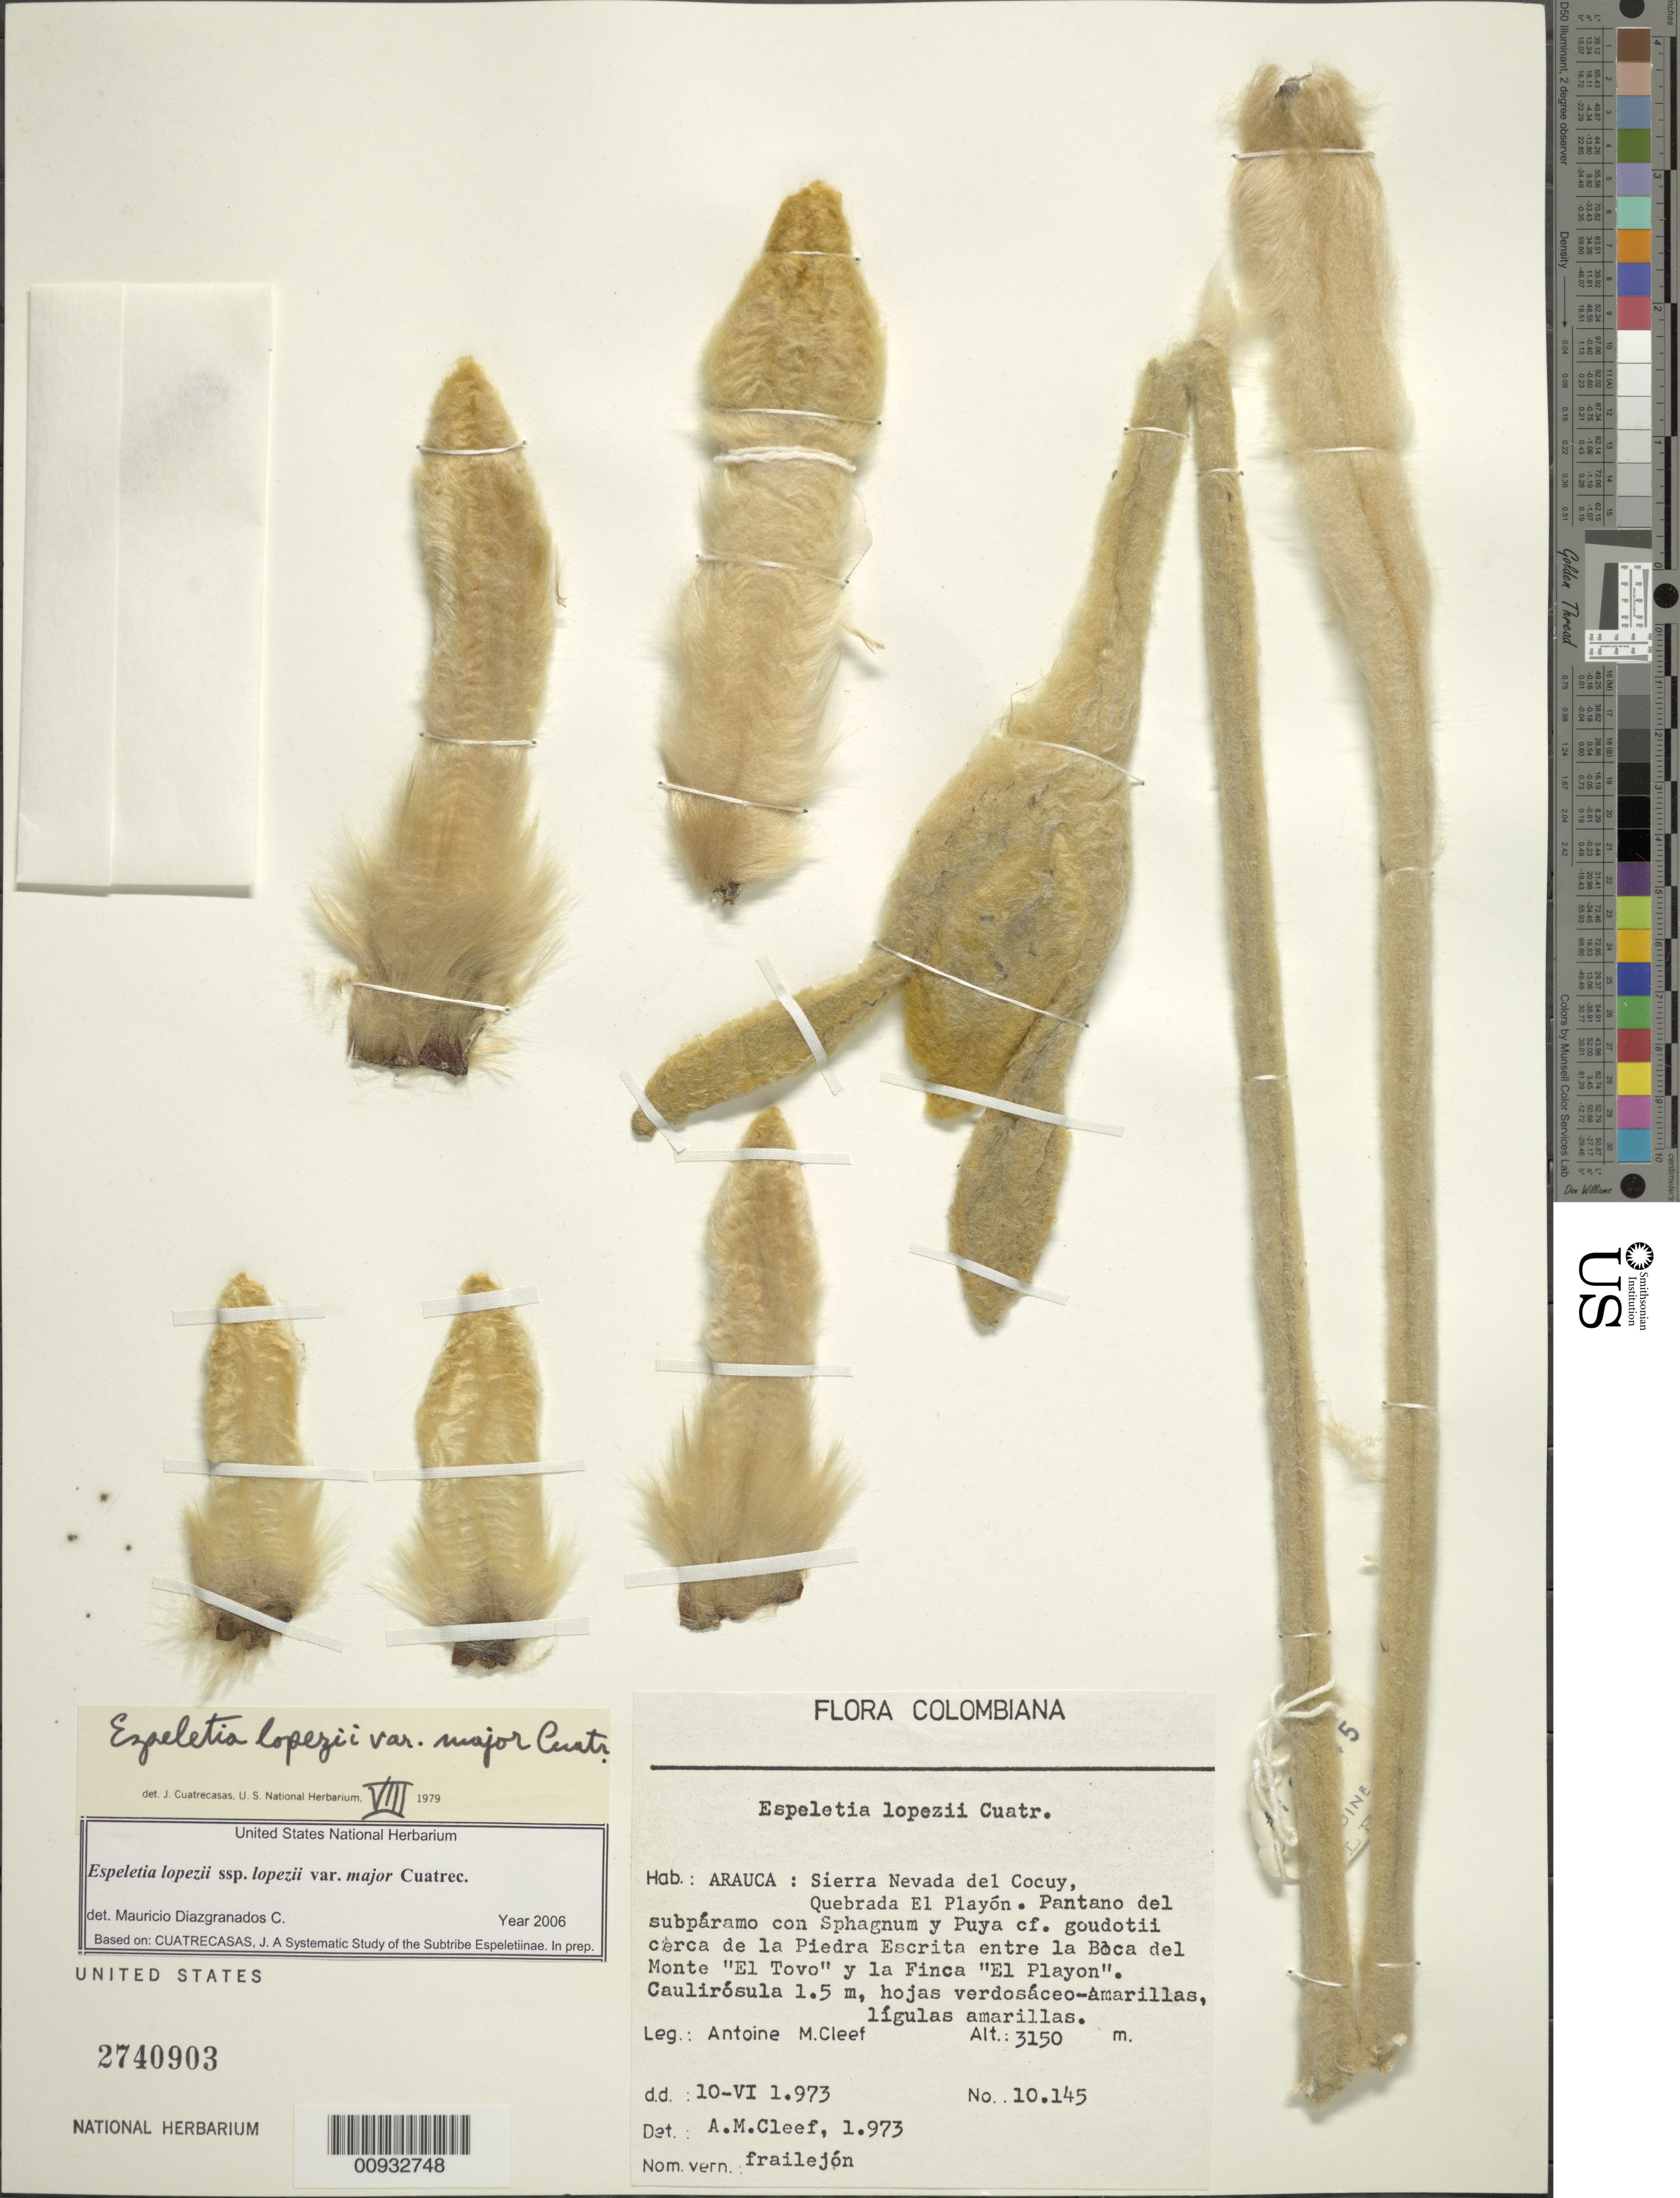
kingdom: Plantae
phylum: Tracheophyta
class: Magnoliopsida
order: Asterales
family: Asteraceae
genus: Espeletia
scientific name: Espeletia lopezii var. major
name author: Cuatrec.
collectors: A. M. Cleef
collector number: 10145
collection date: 1973-06-10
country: Colombia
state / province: Arauca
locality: Sierra Nevada del Cocuy. Quebrada El Playon.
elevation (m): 3150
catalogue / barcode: US 2740903